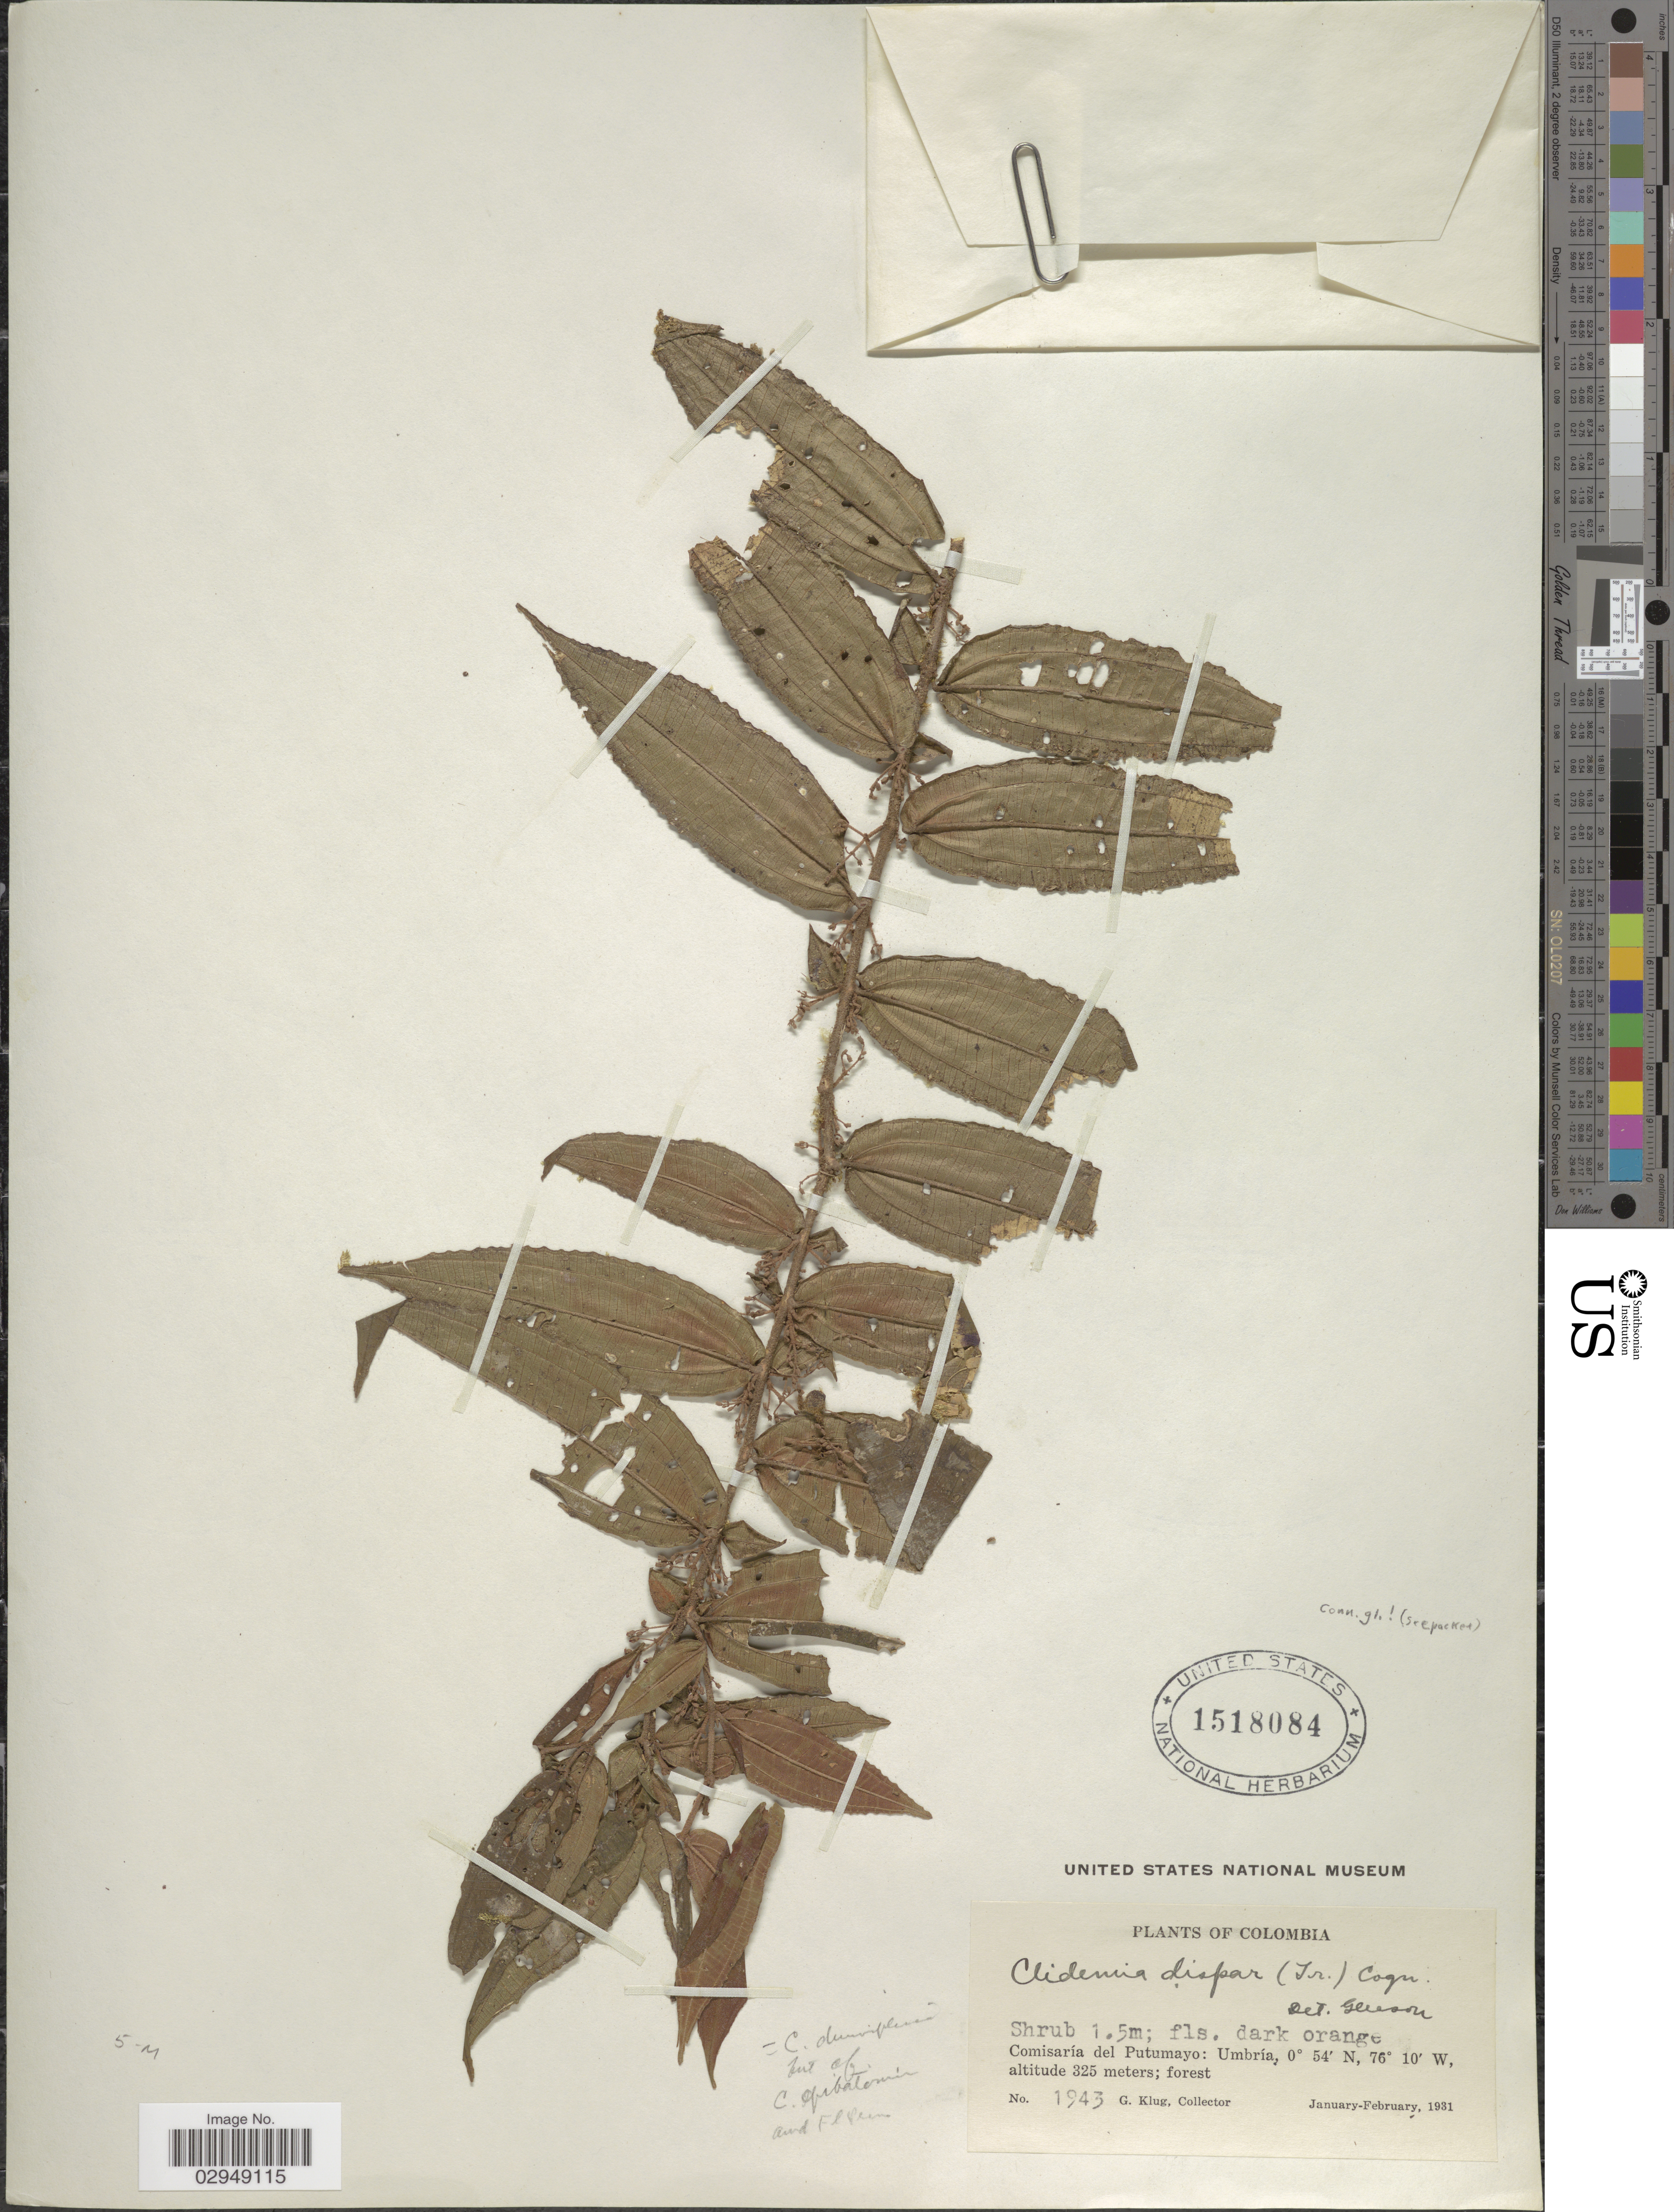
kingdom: Plantae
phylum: Tracheophyta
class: Magnoliopsida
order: Myrtales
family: Melastomataceae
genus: Clidemia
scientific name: Clidemia dimorphica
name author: J.F. Macbr.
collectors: G. Klug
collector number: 1943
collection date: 1931-01/1931-02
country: Colombia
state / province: Putumayo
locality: Comisaría del Putumayo, Umbría.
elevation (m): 325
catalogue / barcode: US 1518084